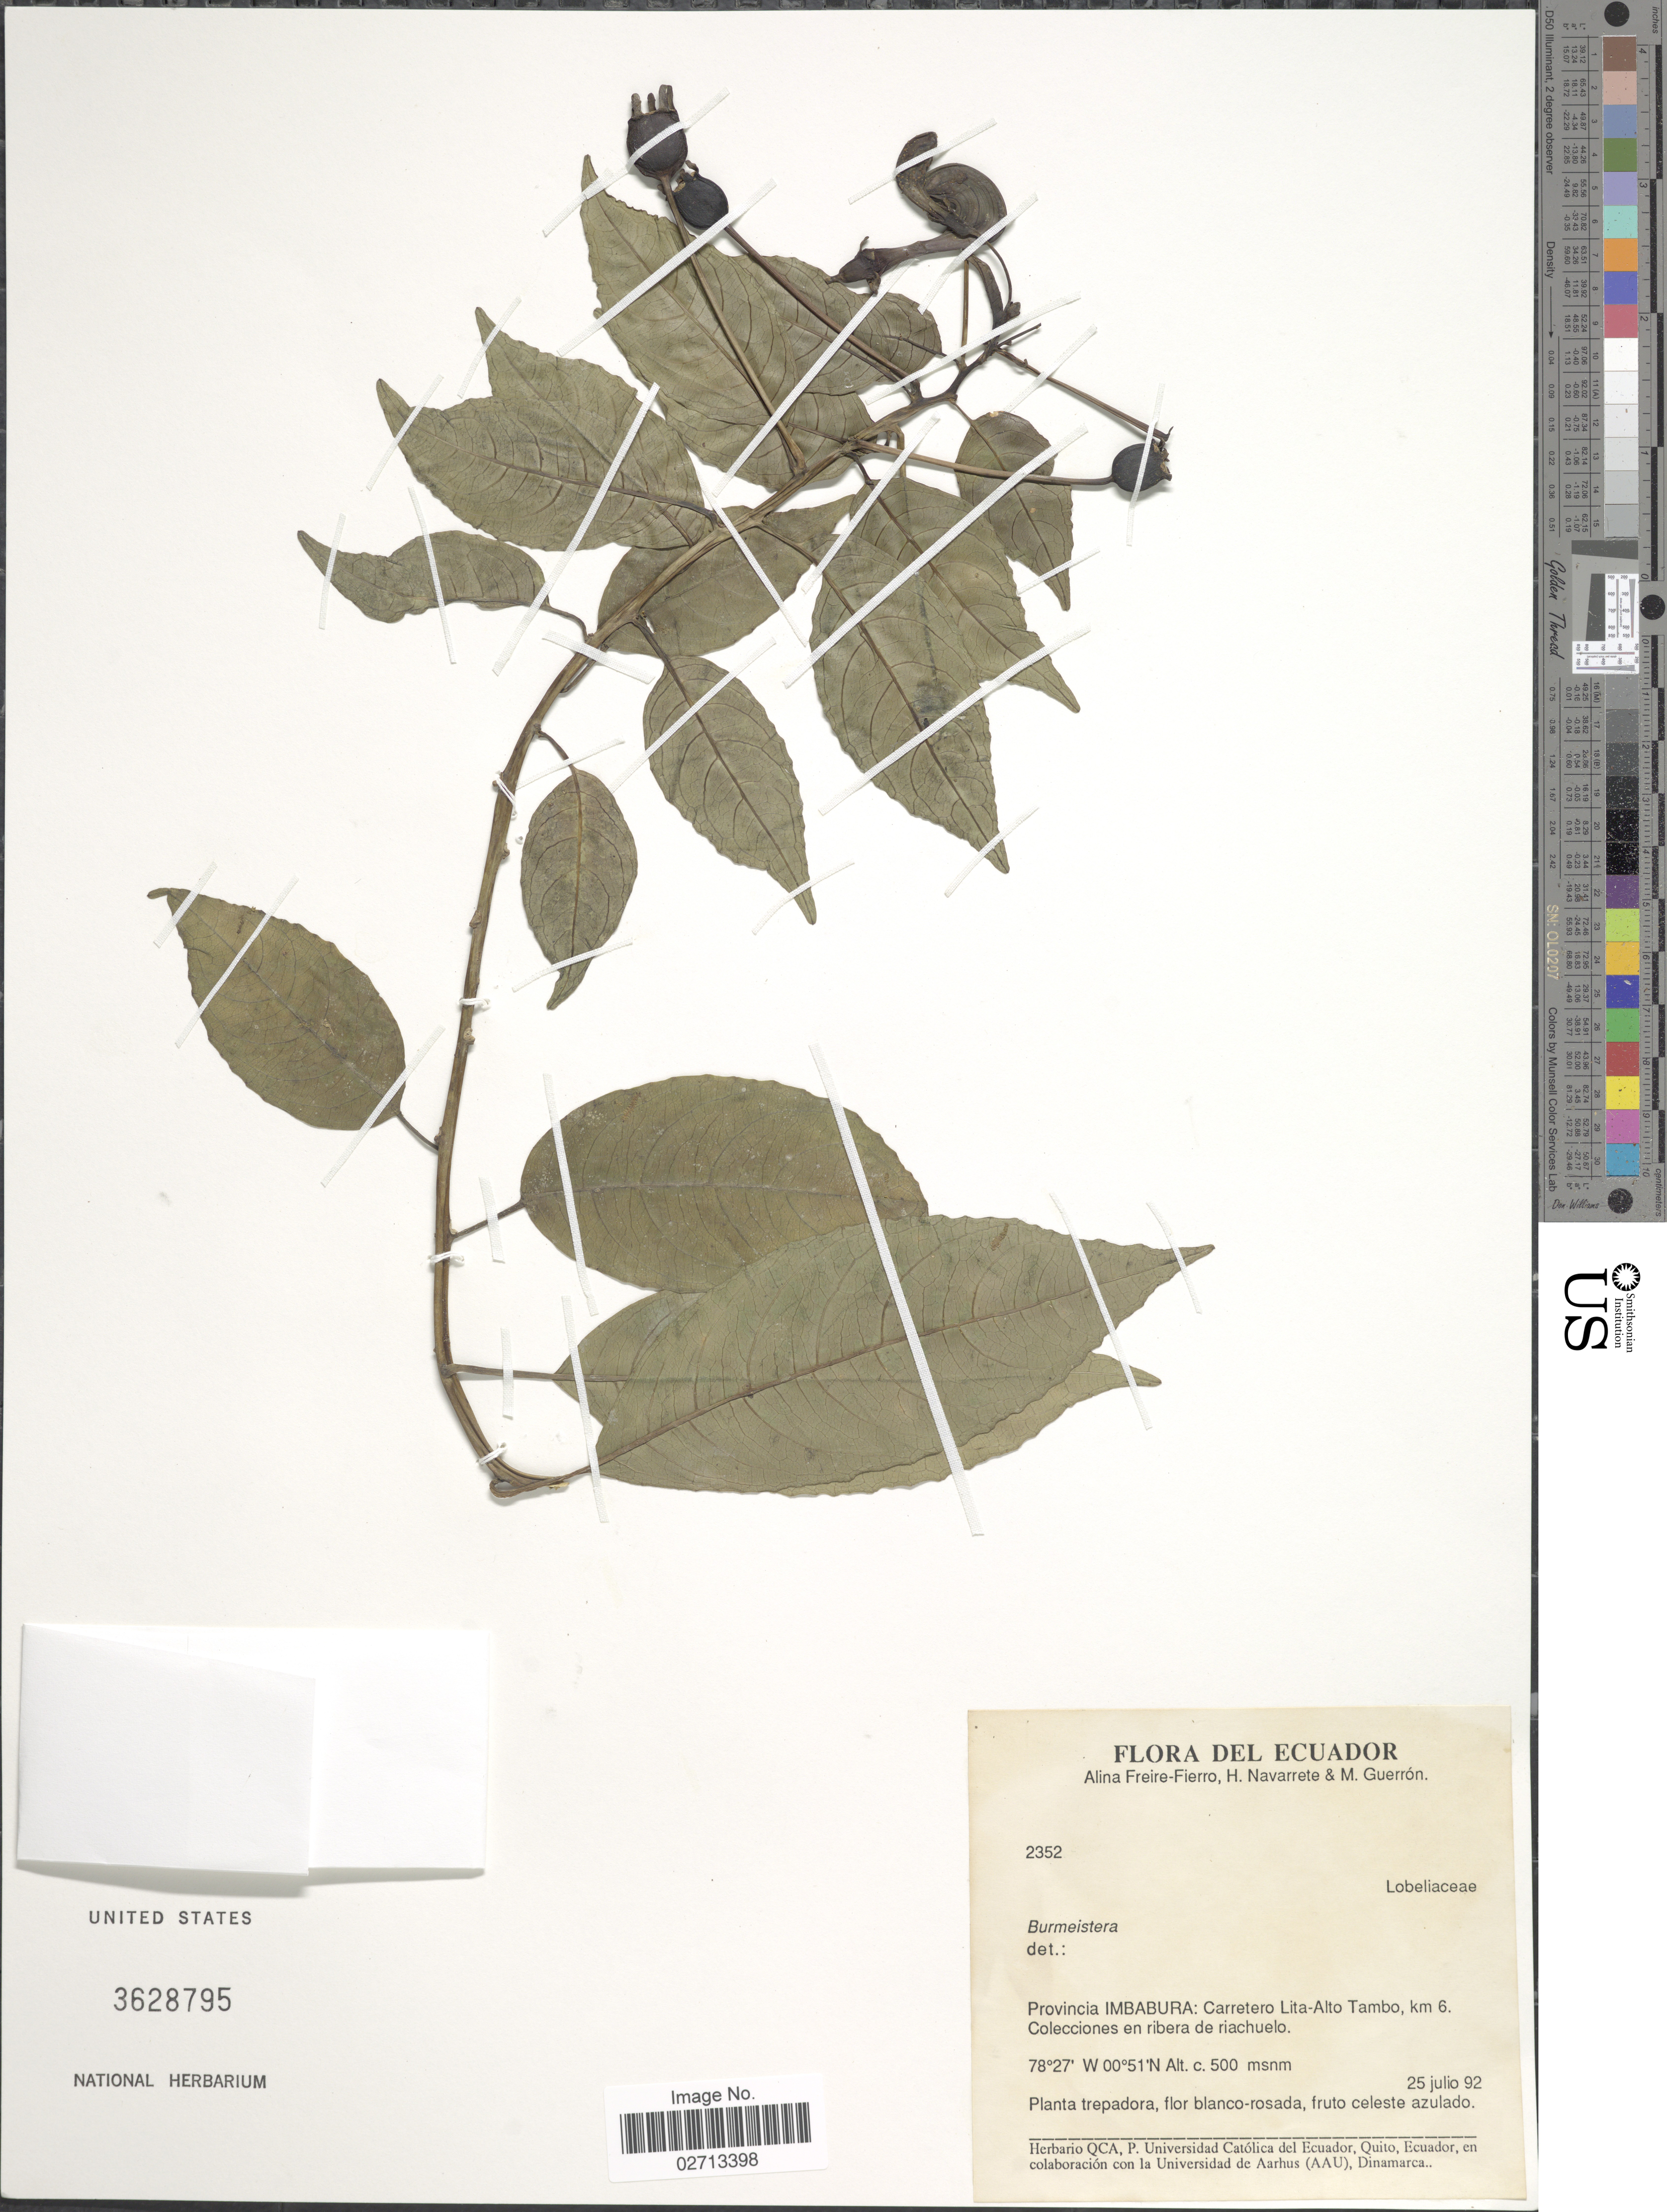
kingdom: Plantae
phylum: Tracheophyta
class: Magnoliopsida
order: Asterales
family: Campanulaceae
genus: Burmeistera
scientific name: Burmeistera sp.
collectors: A. Freire-Fierro, H. Navarrete & M. Guerron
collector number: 2352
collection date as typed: Transcribed d/m/y: 25/7/92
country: Ecuador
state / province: Imbabura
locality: Carretero Lita-Alto Tambo, km 6.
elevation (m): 500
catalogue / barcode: US 3628795